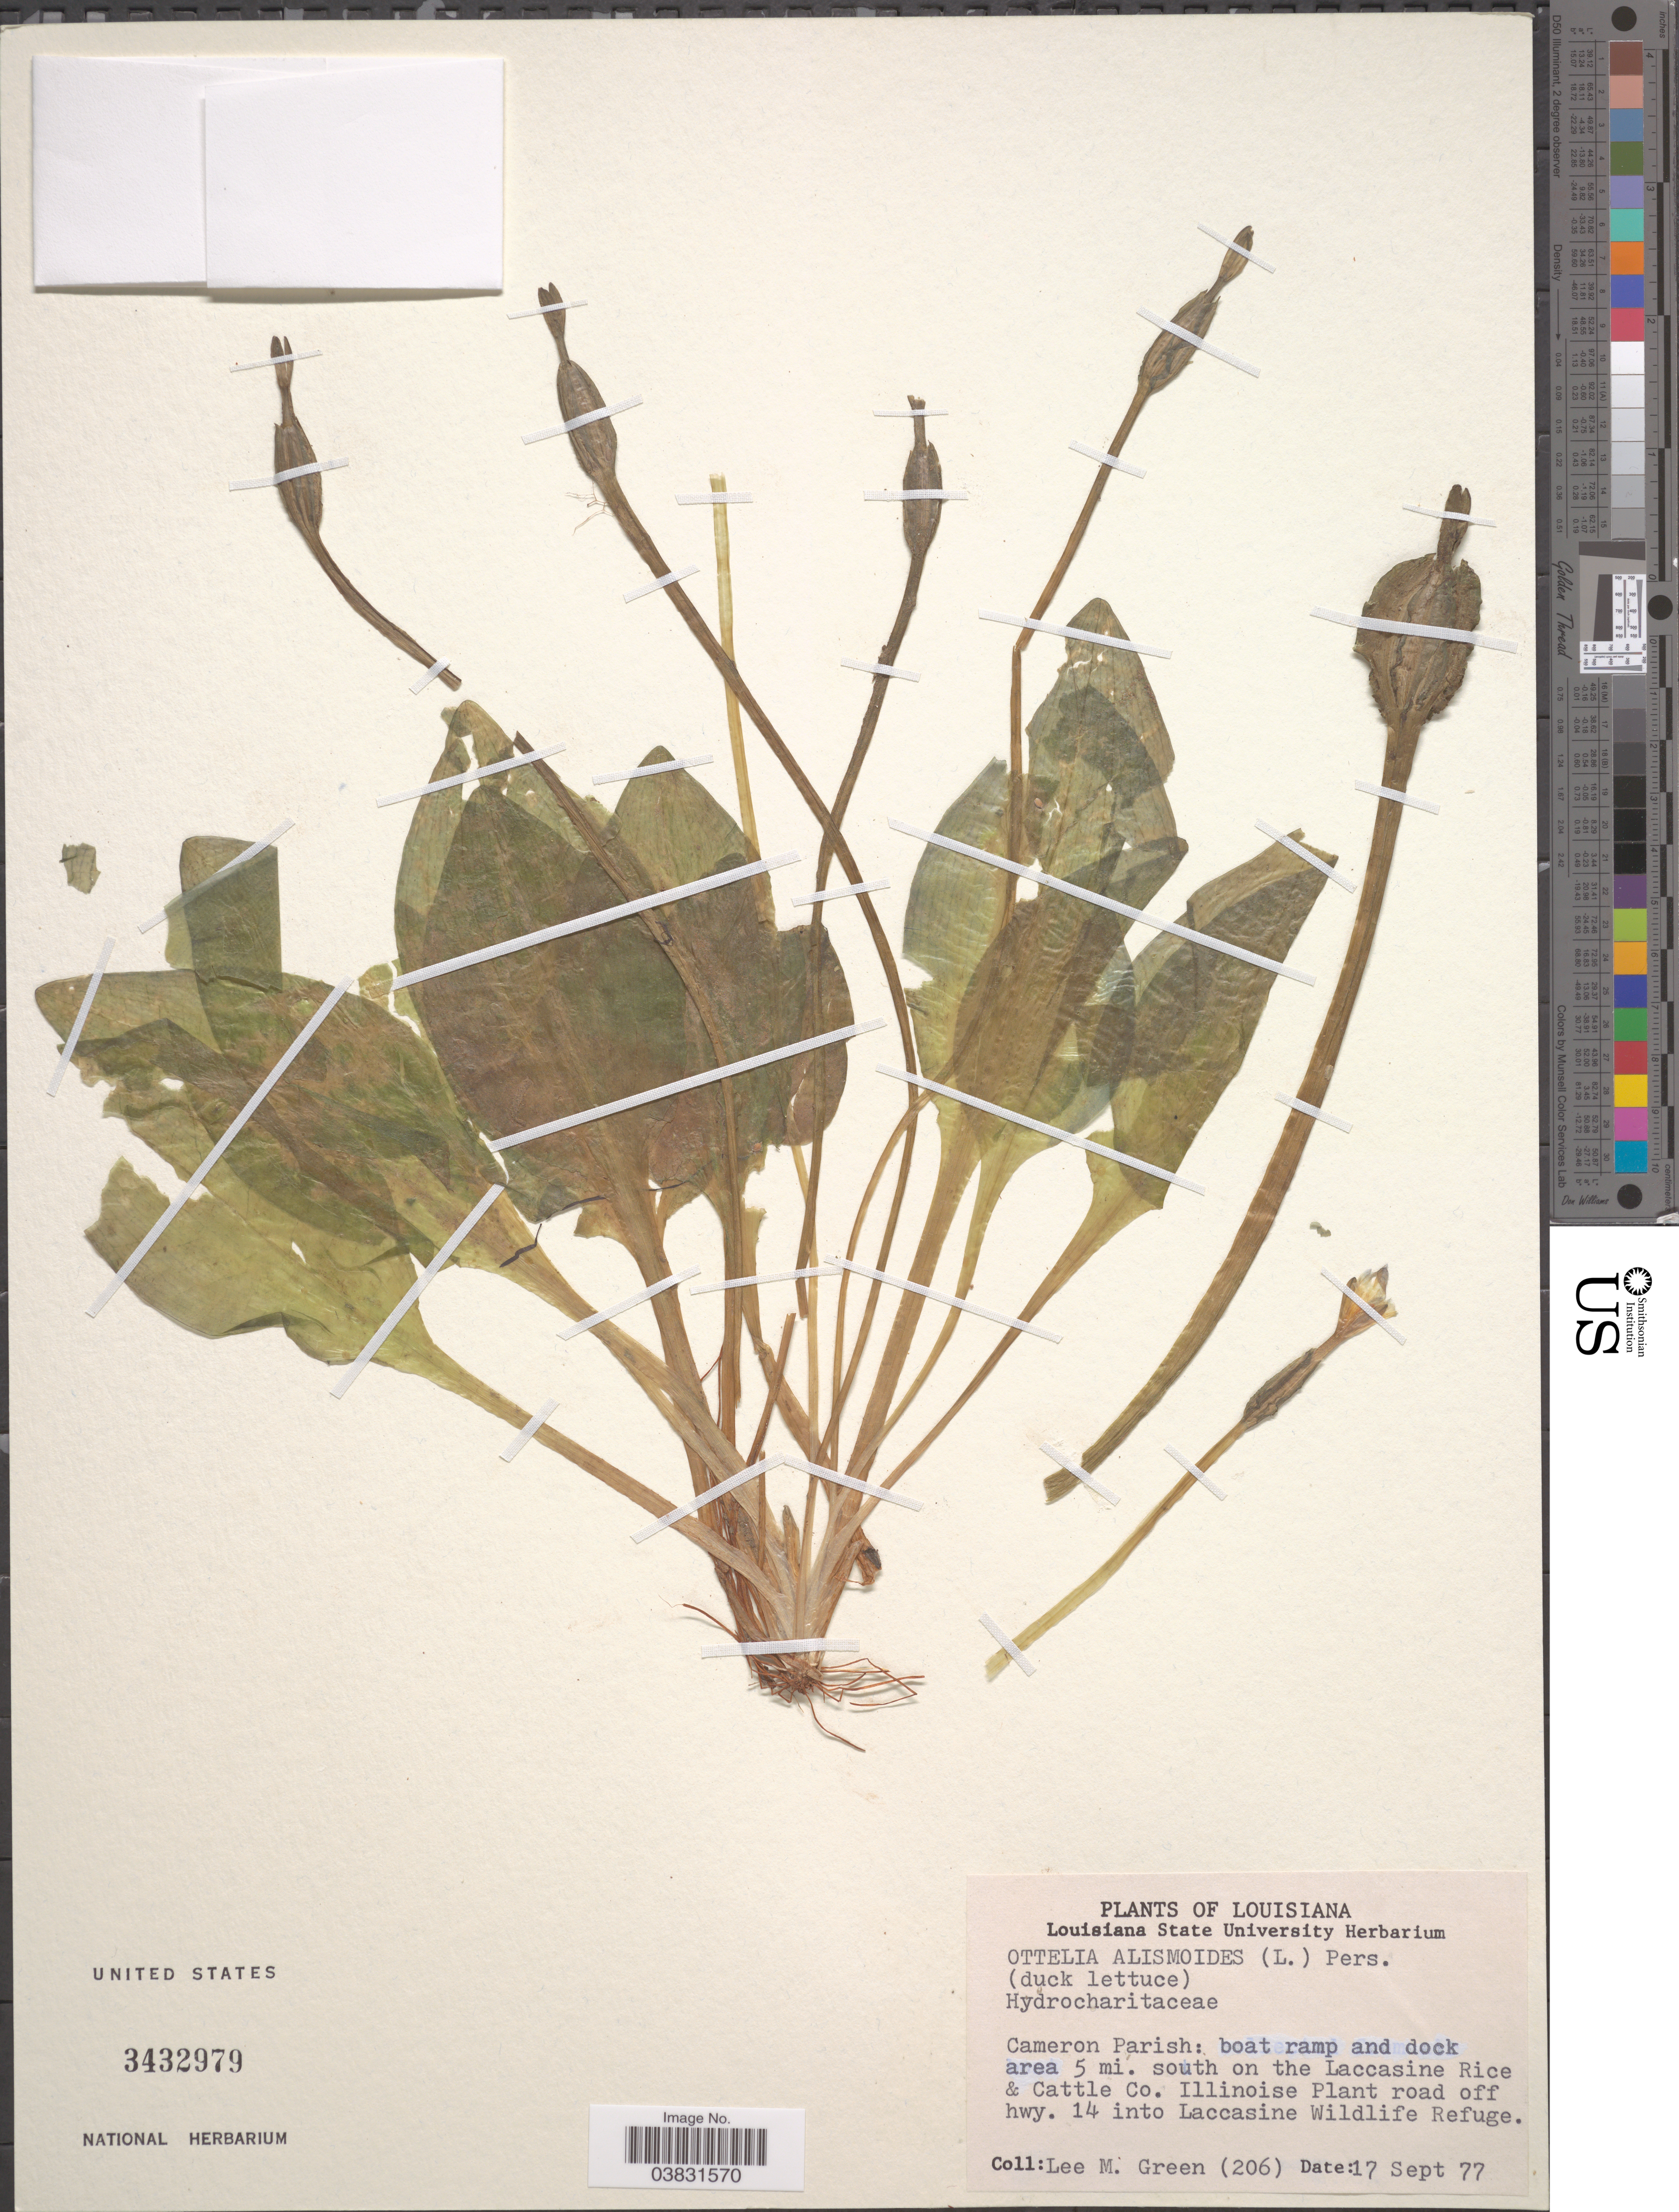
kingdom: Plantae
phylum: Tracheophyta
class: Liliopsida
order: Alismatales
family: Hydrocharitaceae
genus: Ottelia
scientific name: Ottelia alismoides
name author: Pers.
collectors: L. Green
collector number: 206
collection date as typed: Transcribed d/m/y: 17/9/77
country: United States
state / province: Louisiana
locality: Cameron Parish: boat ramp and dock area 5 mi. south on the Laccasine Rice & Cattle Co. Illinoise Plant road off hwy. 14 into Lacassine Wildlife Refuge.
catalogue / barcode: US 3432979